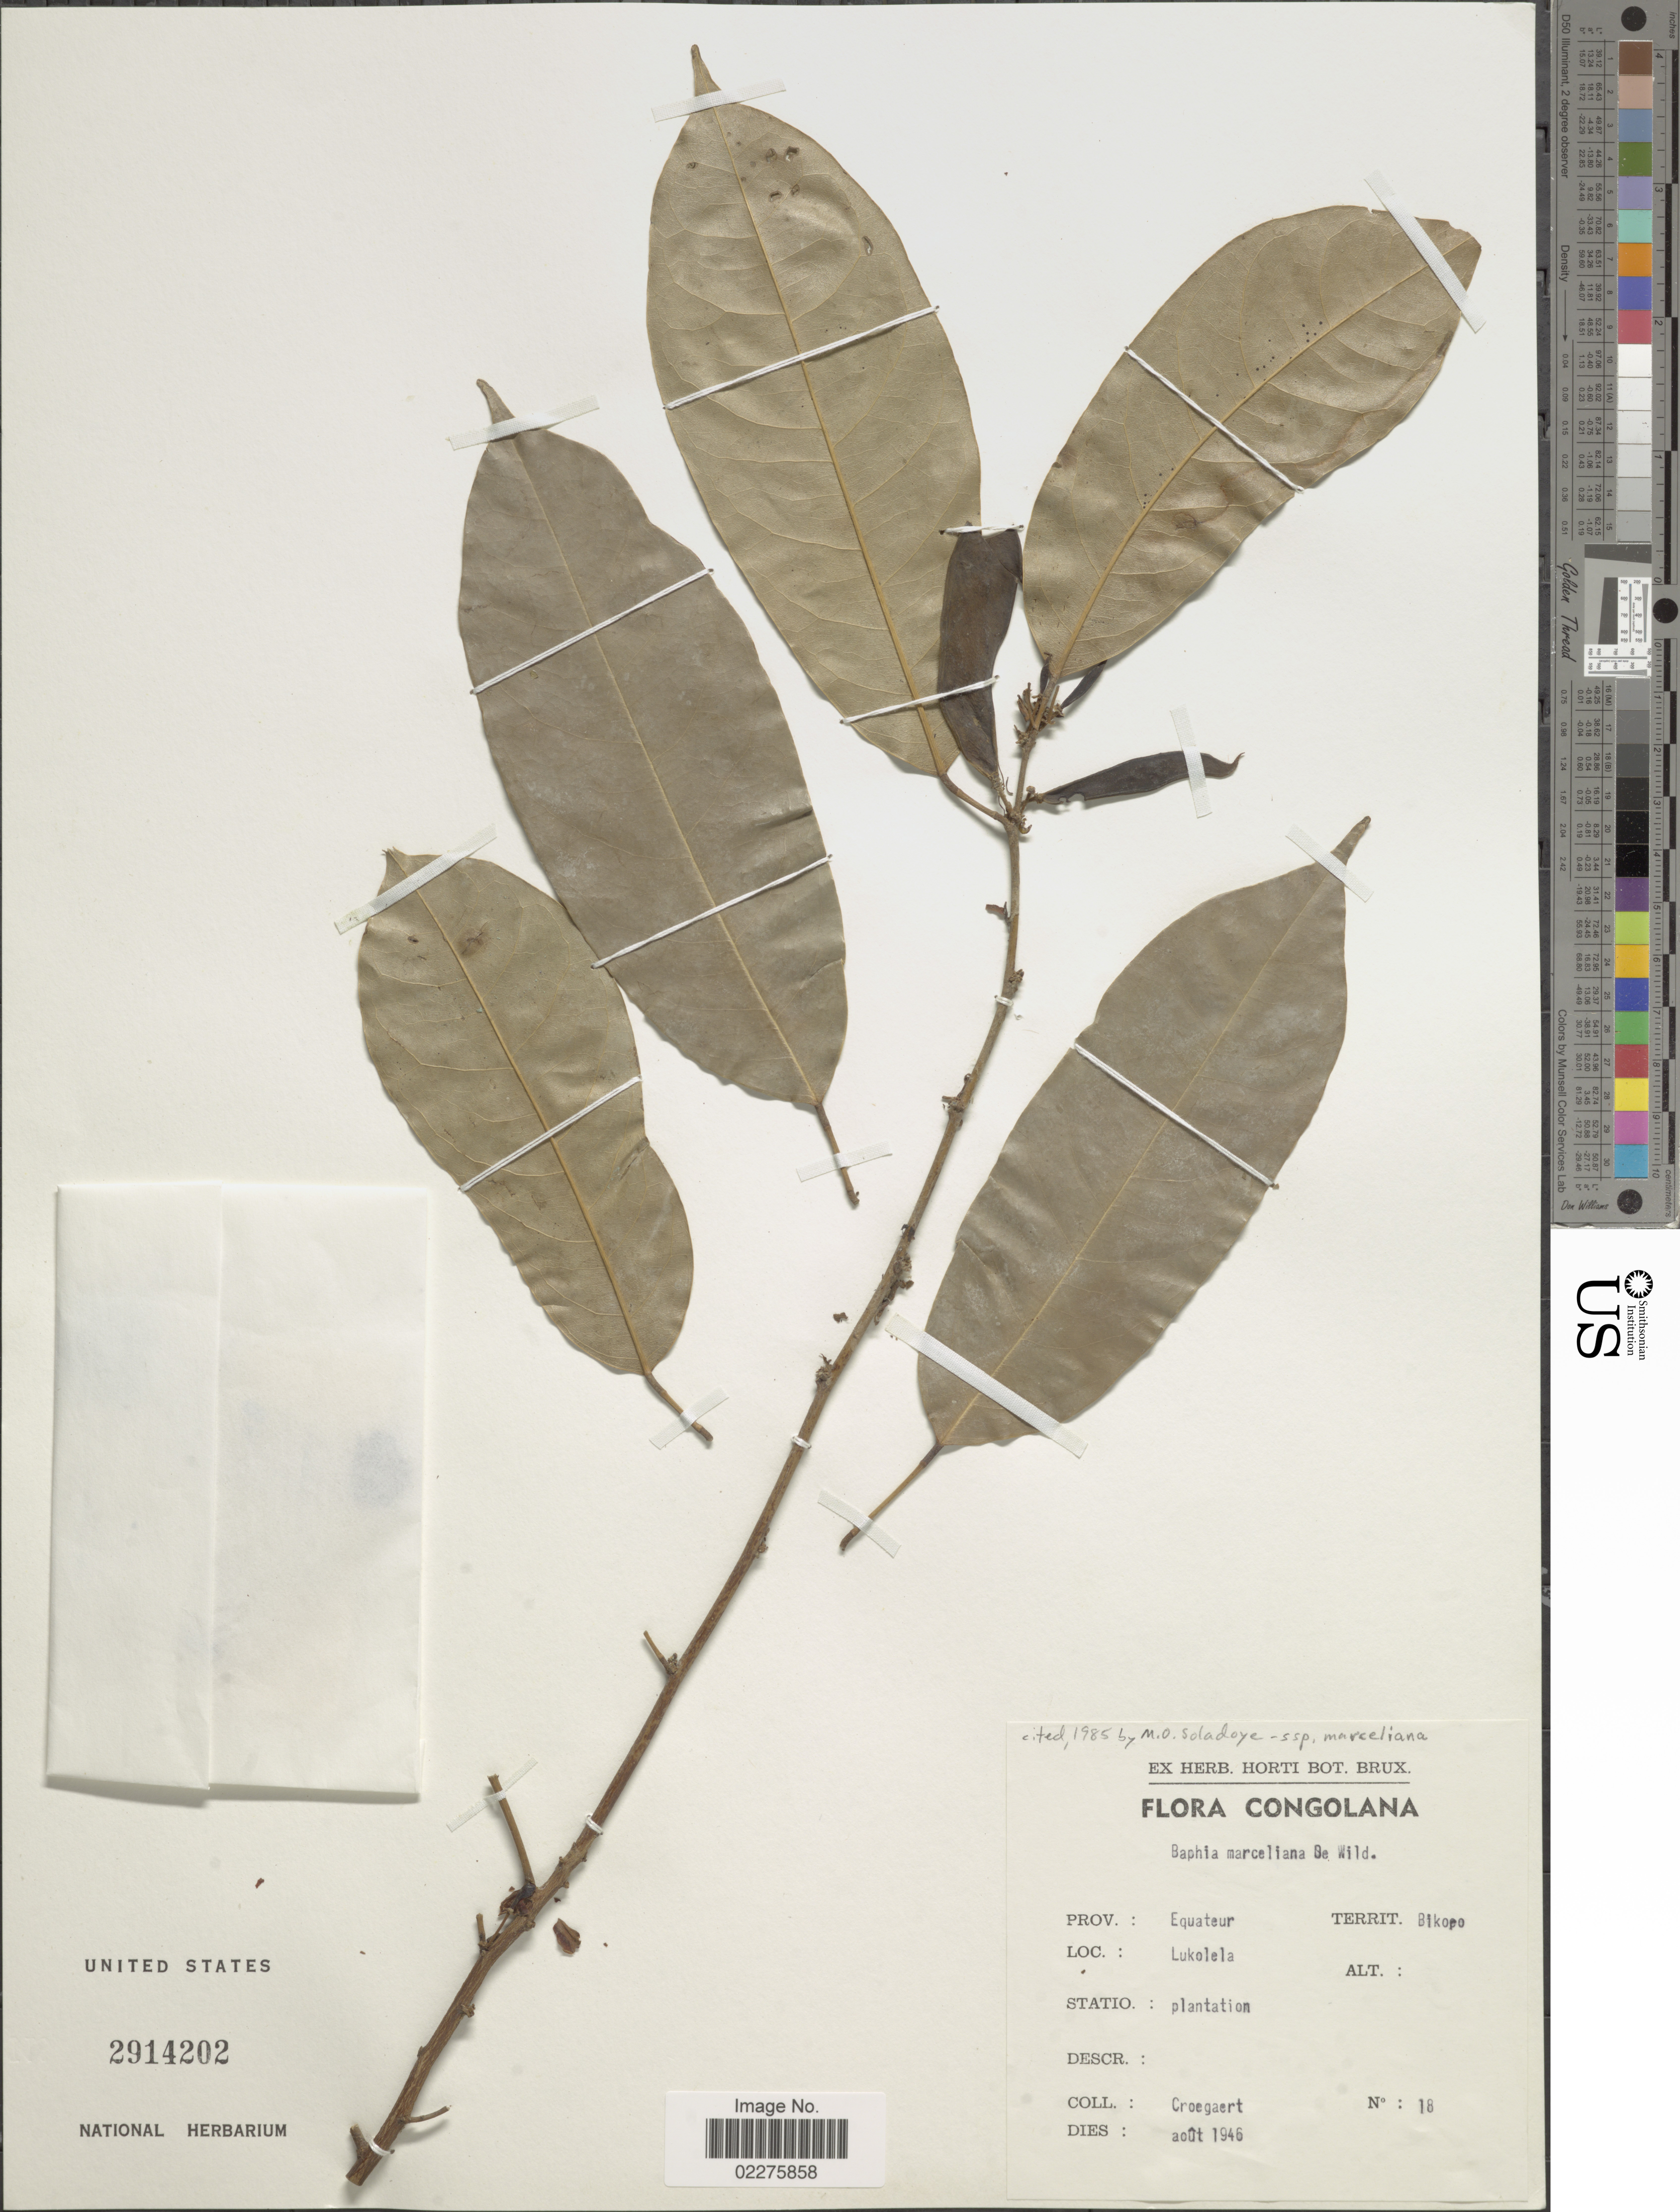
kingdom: Plantae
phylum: Tracheophyta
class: Magnoliopsida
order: Fabales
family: Fabaceae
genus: Baphia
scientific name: Baphia marceliana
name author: De Wild.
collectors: -. Croegaert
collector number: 18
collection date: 1946-08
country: Congo, Democratic Republic of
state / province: Equateur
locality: Bikoro, Lukolela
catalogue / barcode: US 2914202